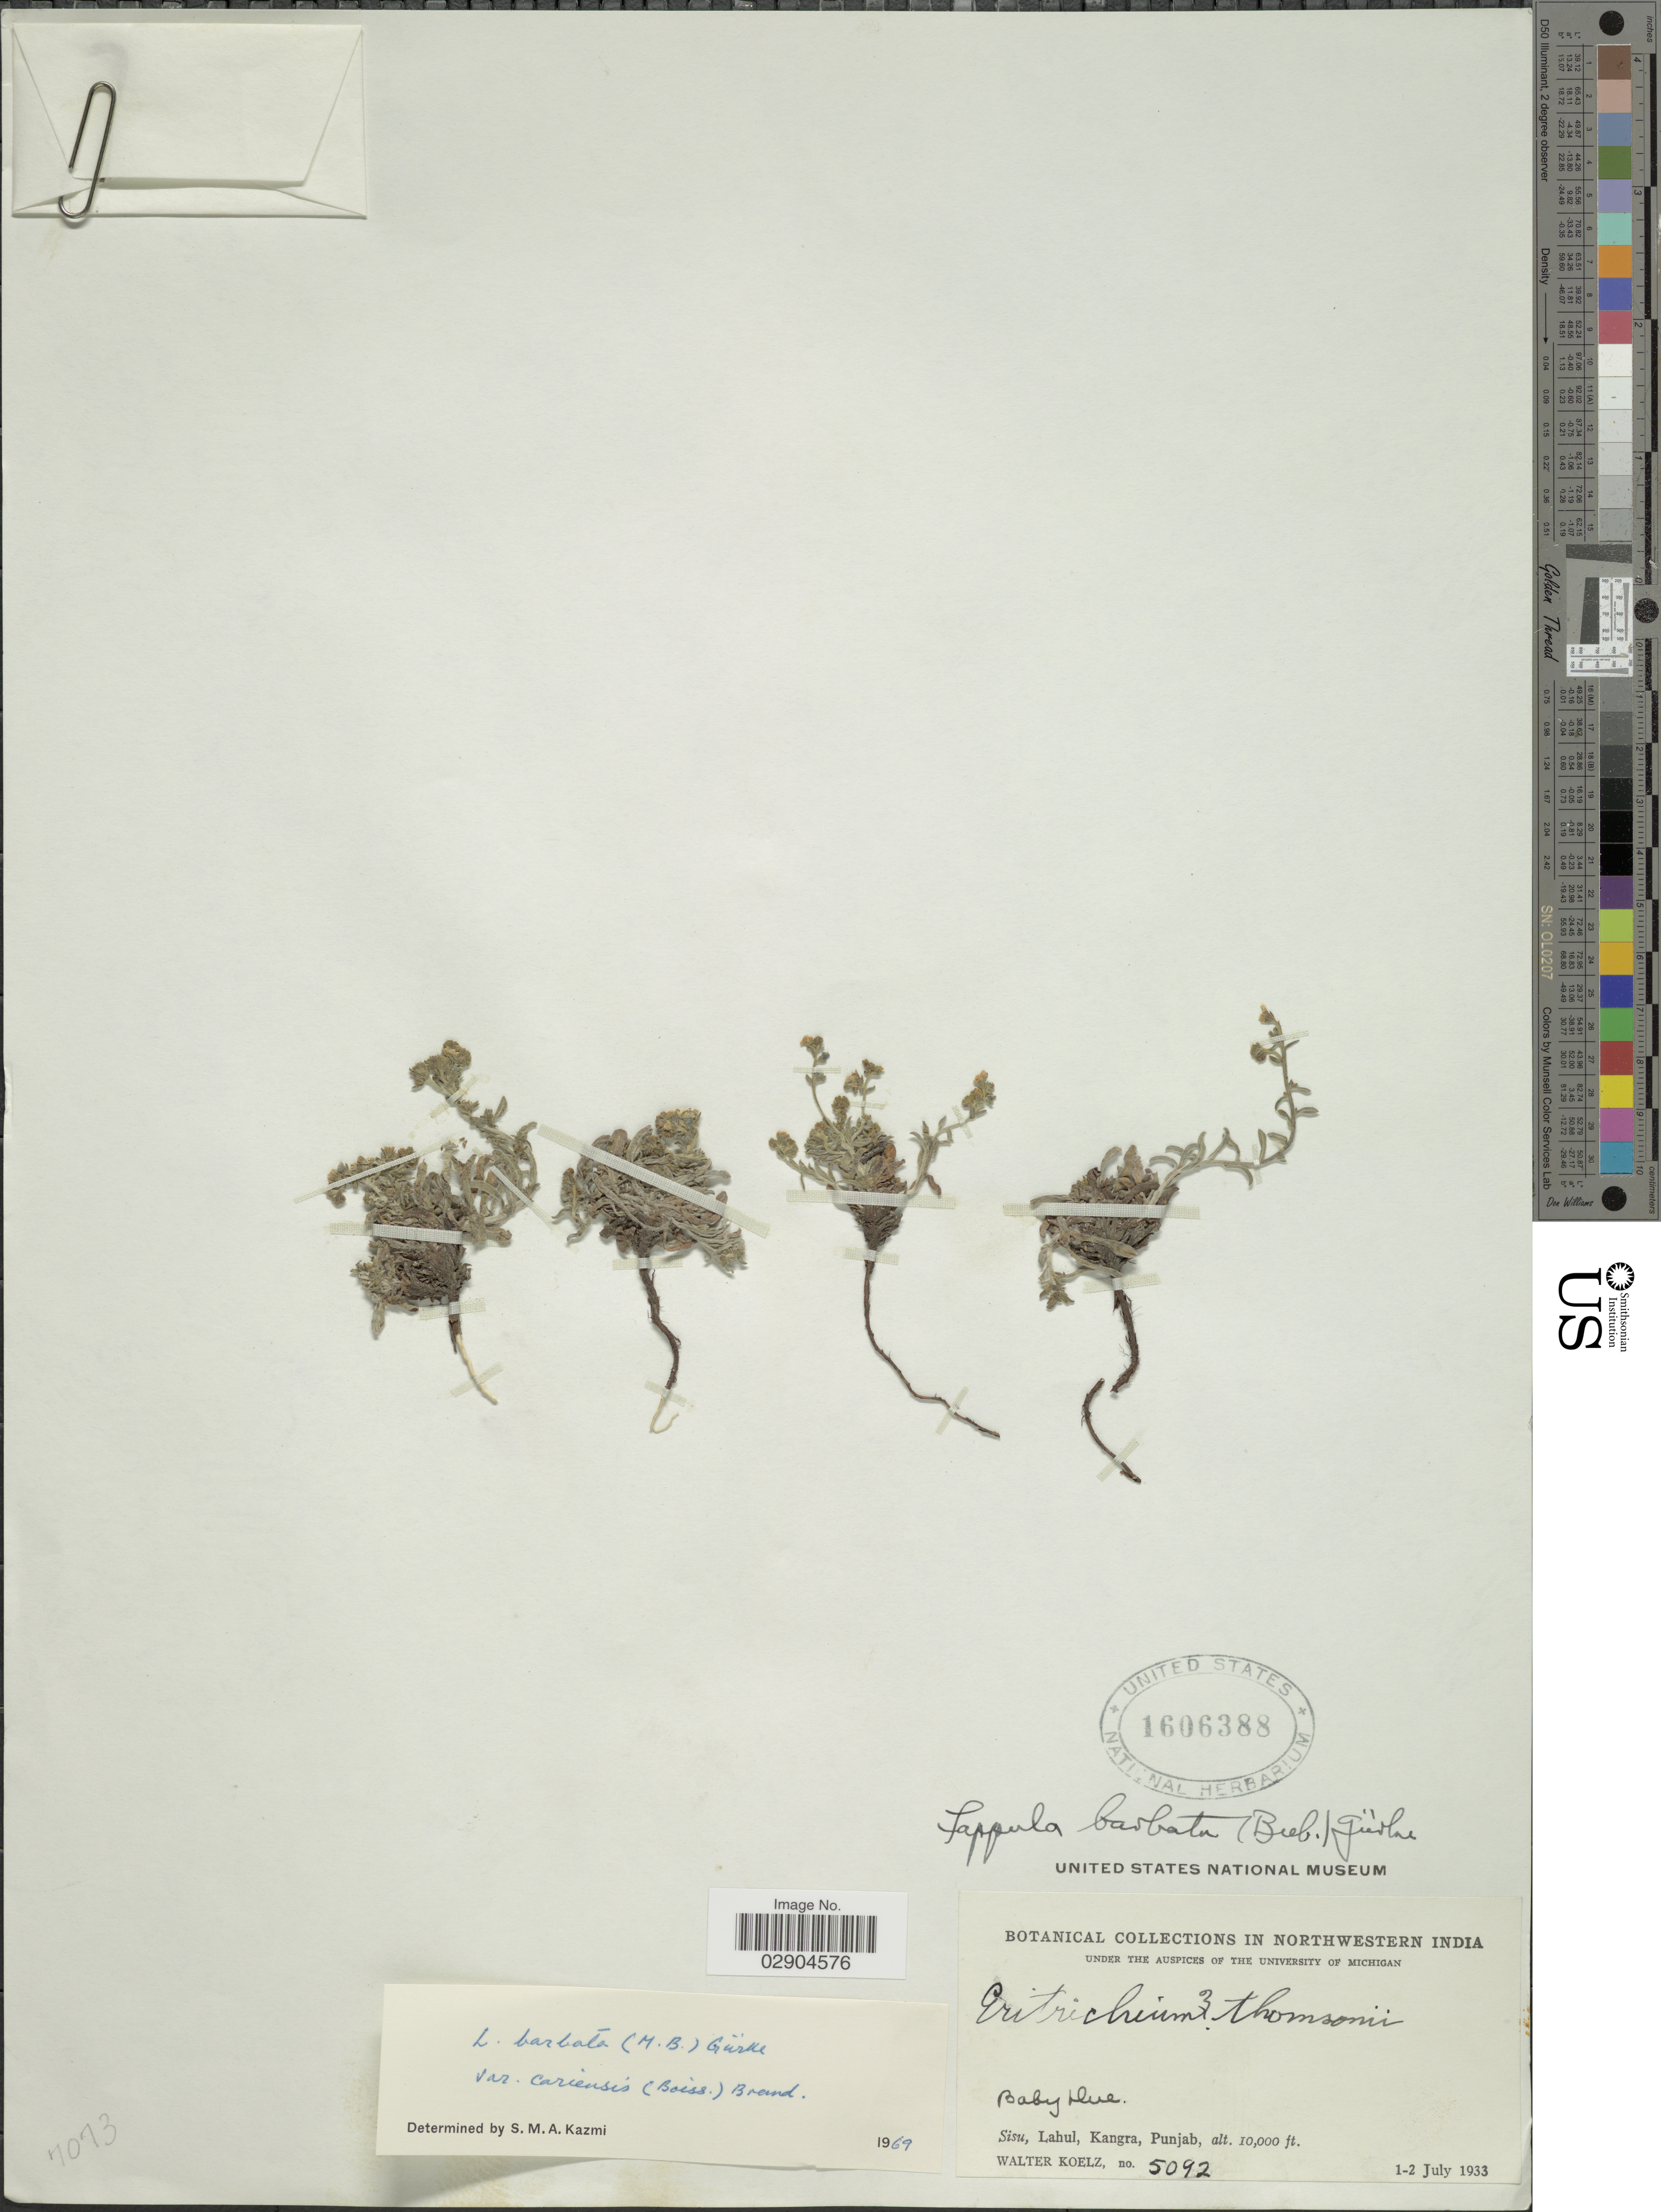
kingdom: Plantae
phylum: Tracheophyta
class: Magnoliopsida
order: Boraginales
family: Boraginaceae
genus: Lappula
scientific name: Lappula barbata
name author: (M. Bieb.) Gürke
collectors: W. N. Koelz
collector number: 5092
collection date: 1933-07-01/1933-07-02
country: India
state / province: Punjab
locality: In Northwestern India. Baby blue. Sisu, Lahul, Kangra, Punjab.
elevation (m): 3048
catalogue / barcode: US 1606388